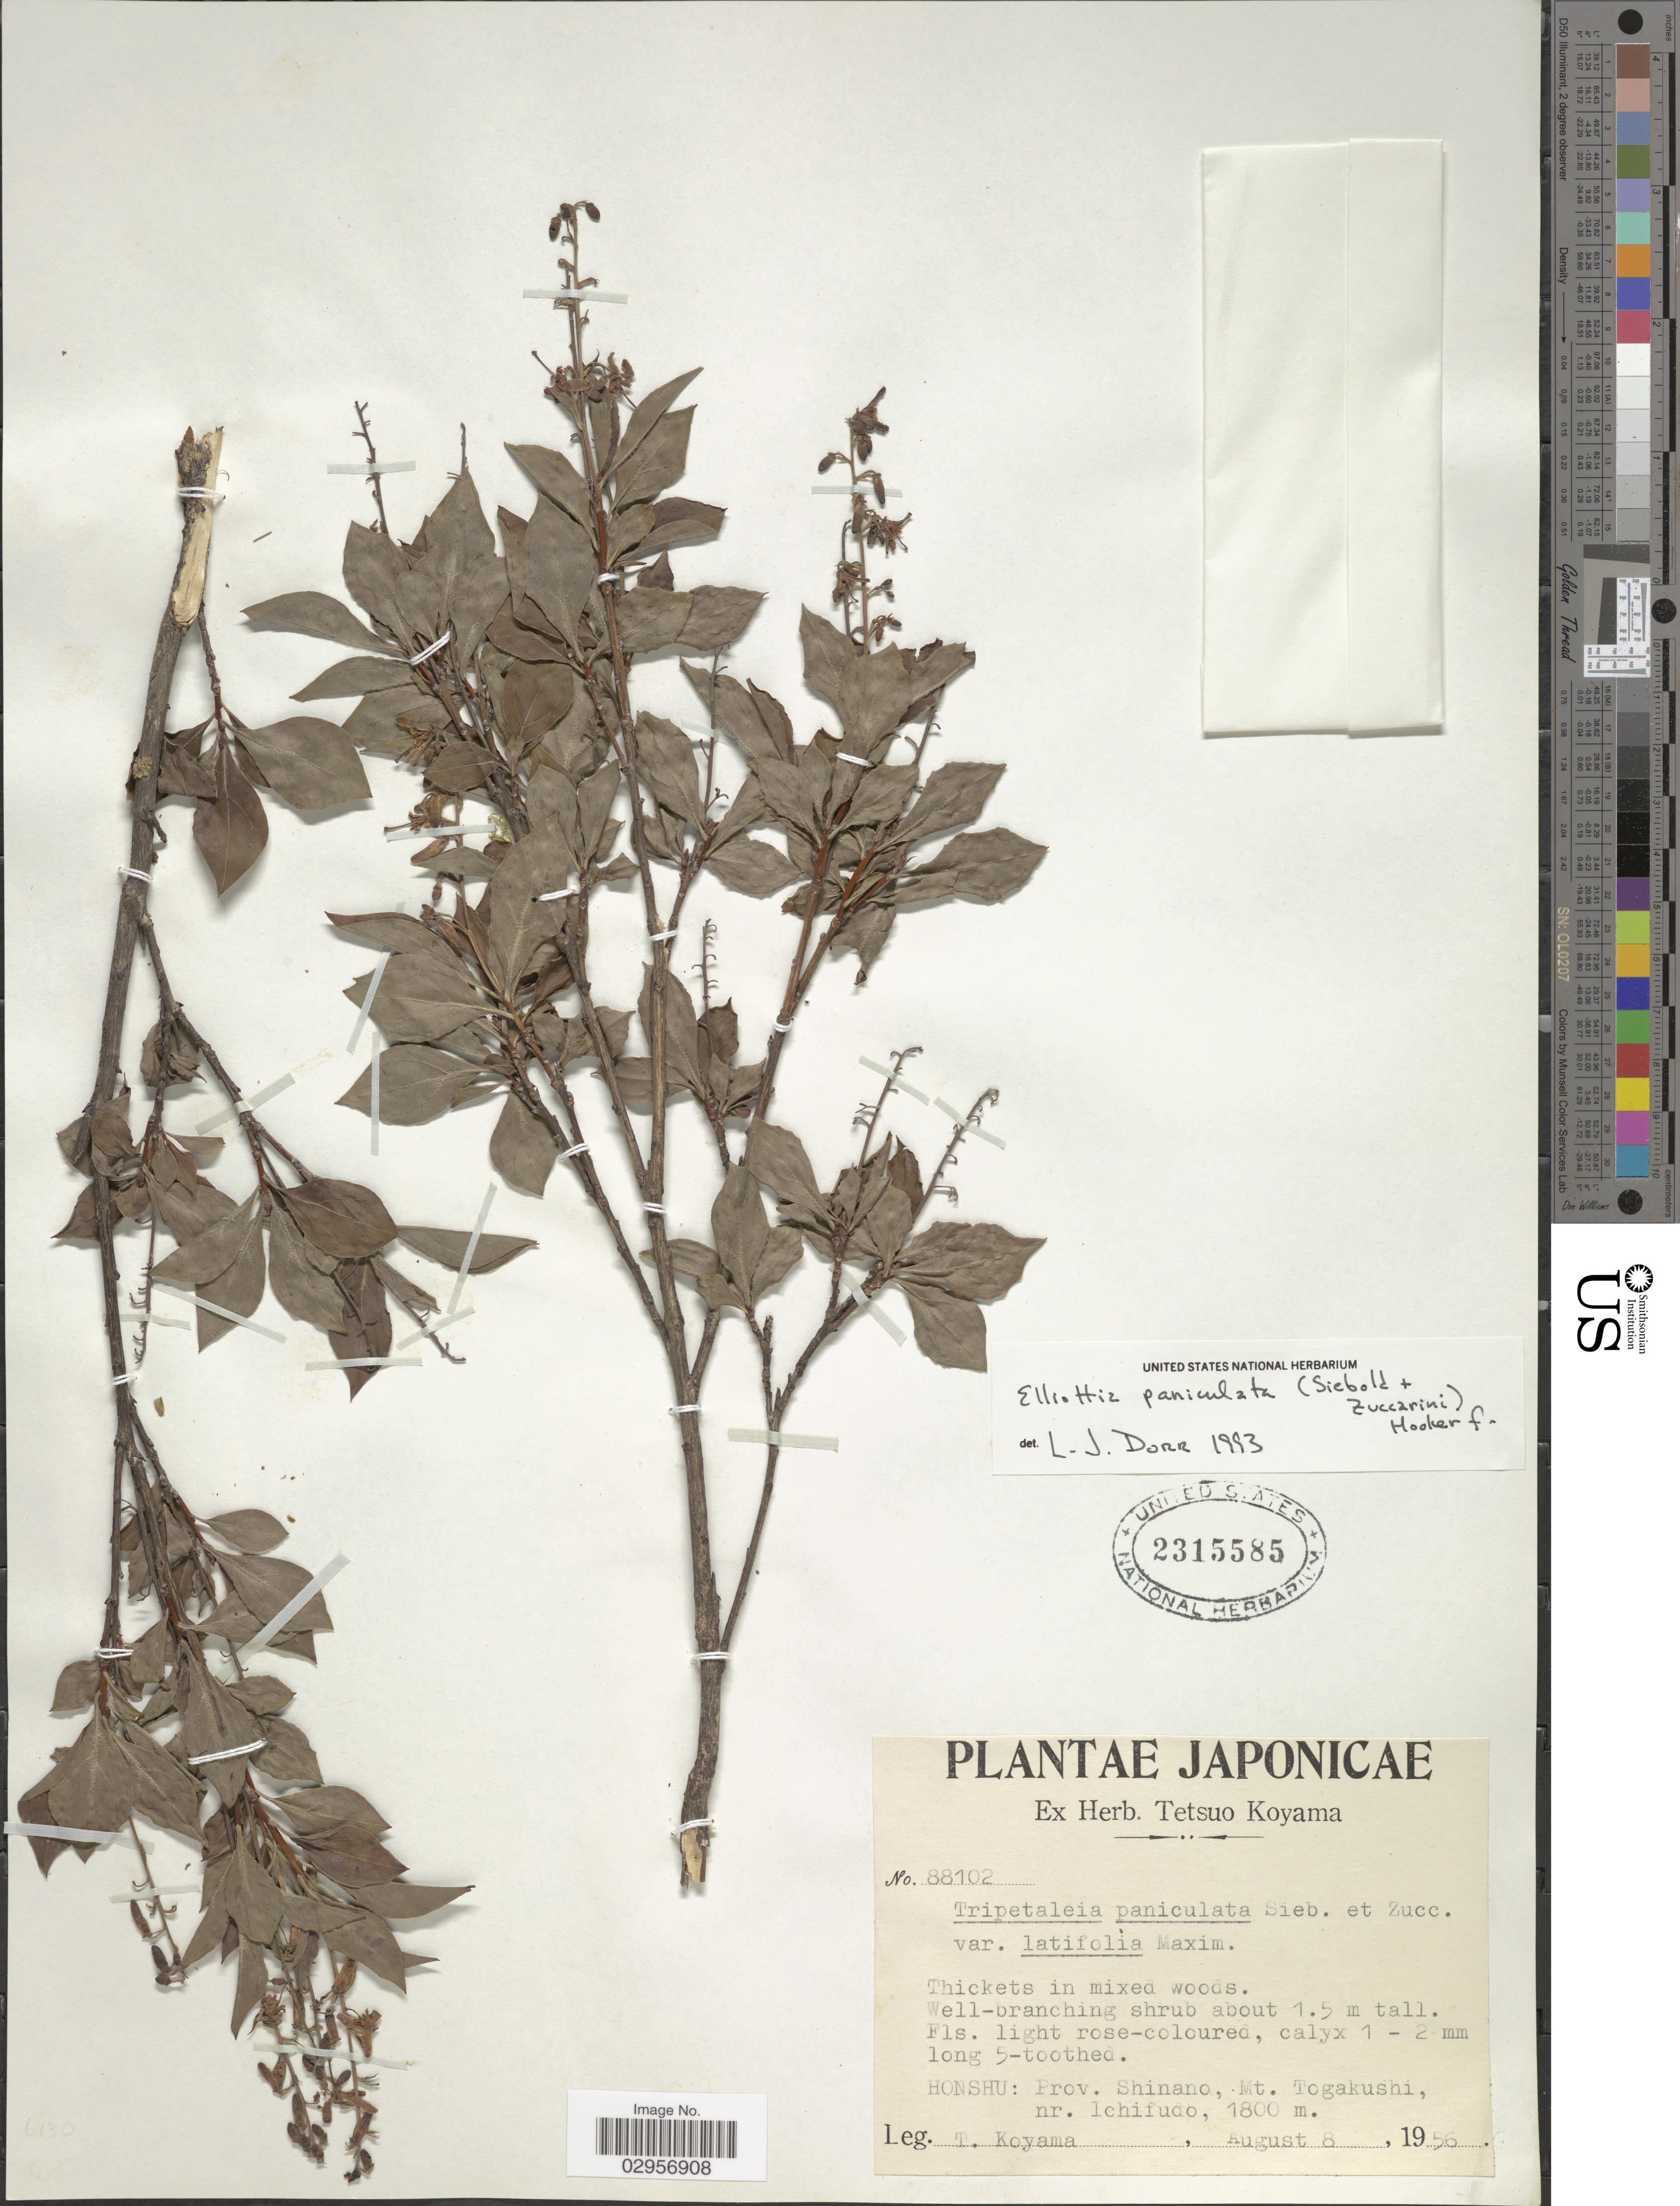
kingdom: Plantae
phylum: Tracheophyta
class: Magnoliopsida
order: Ericales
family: Ericaceae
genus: Elliottia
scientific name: Elliottia paniculata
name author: (Siebold & Zucc.) Benth. & Hook. f.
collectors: T. Koyama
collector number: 88102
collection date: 1956-08-08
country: Japan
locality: Honshu: Prov. Shinano, Mt. Togakushi, nr. Ichifudo.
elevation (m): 1800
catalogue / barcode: US 2315585